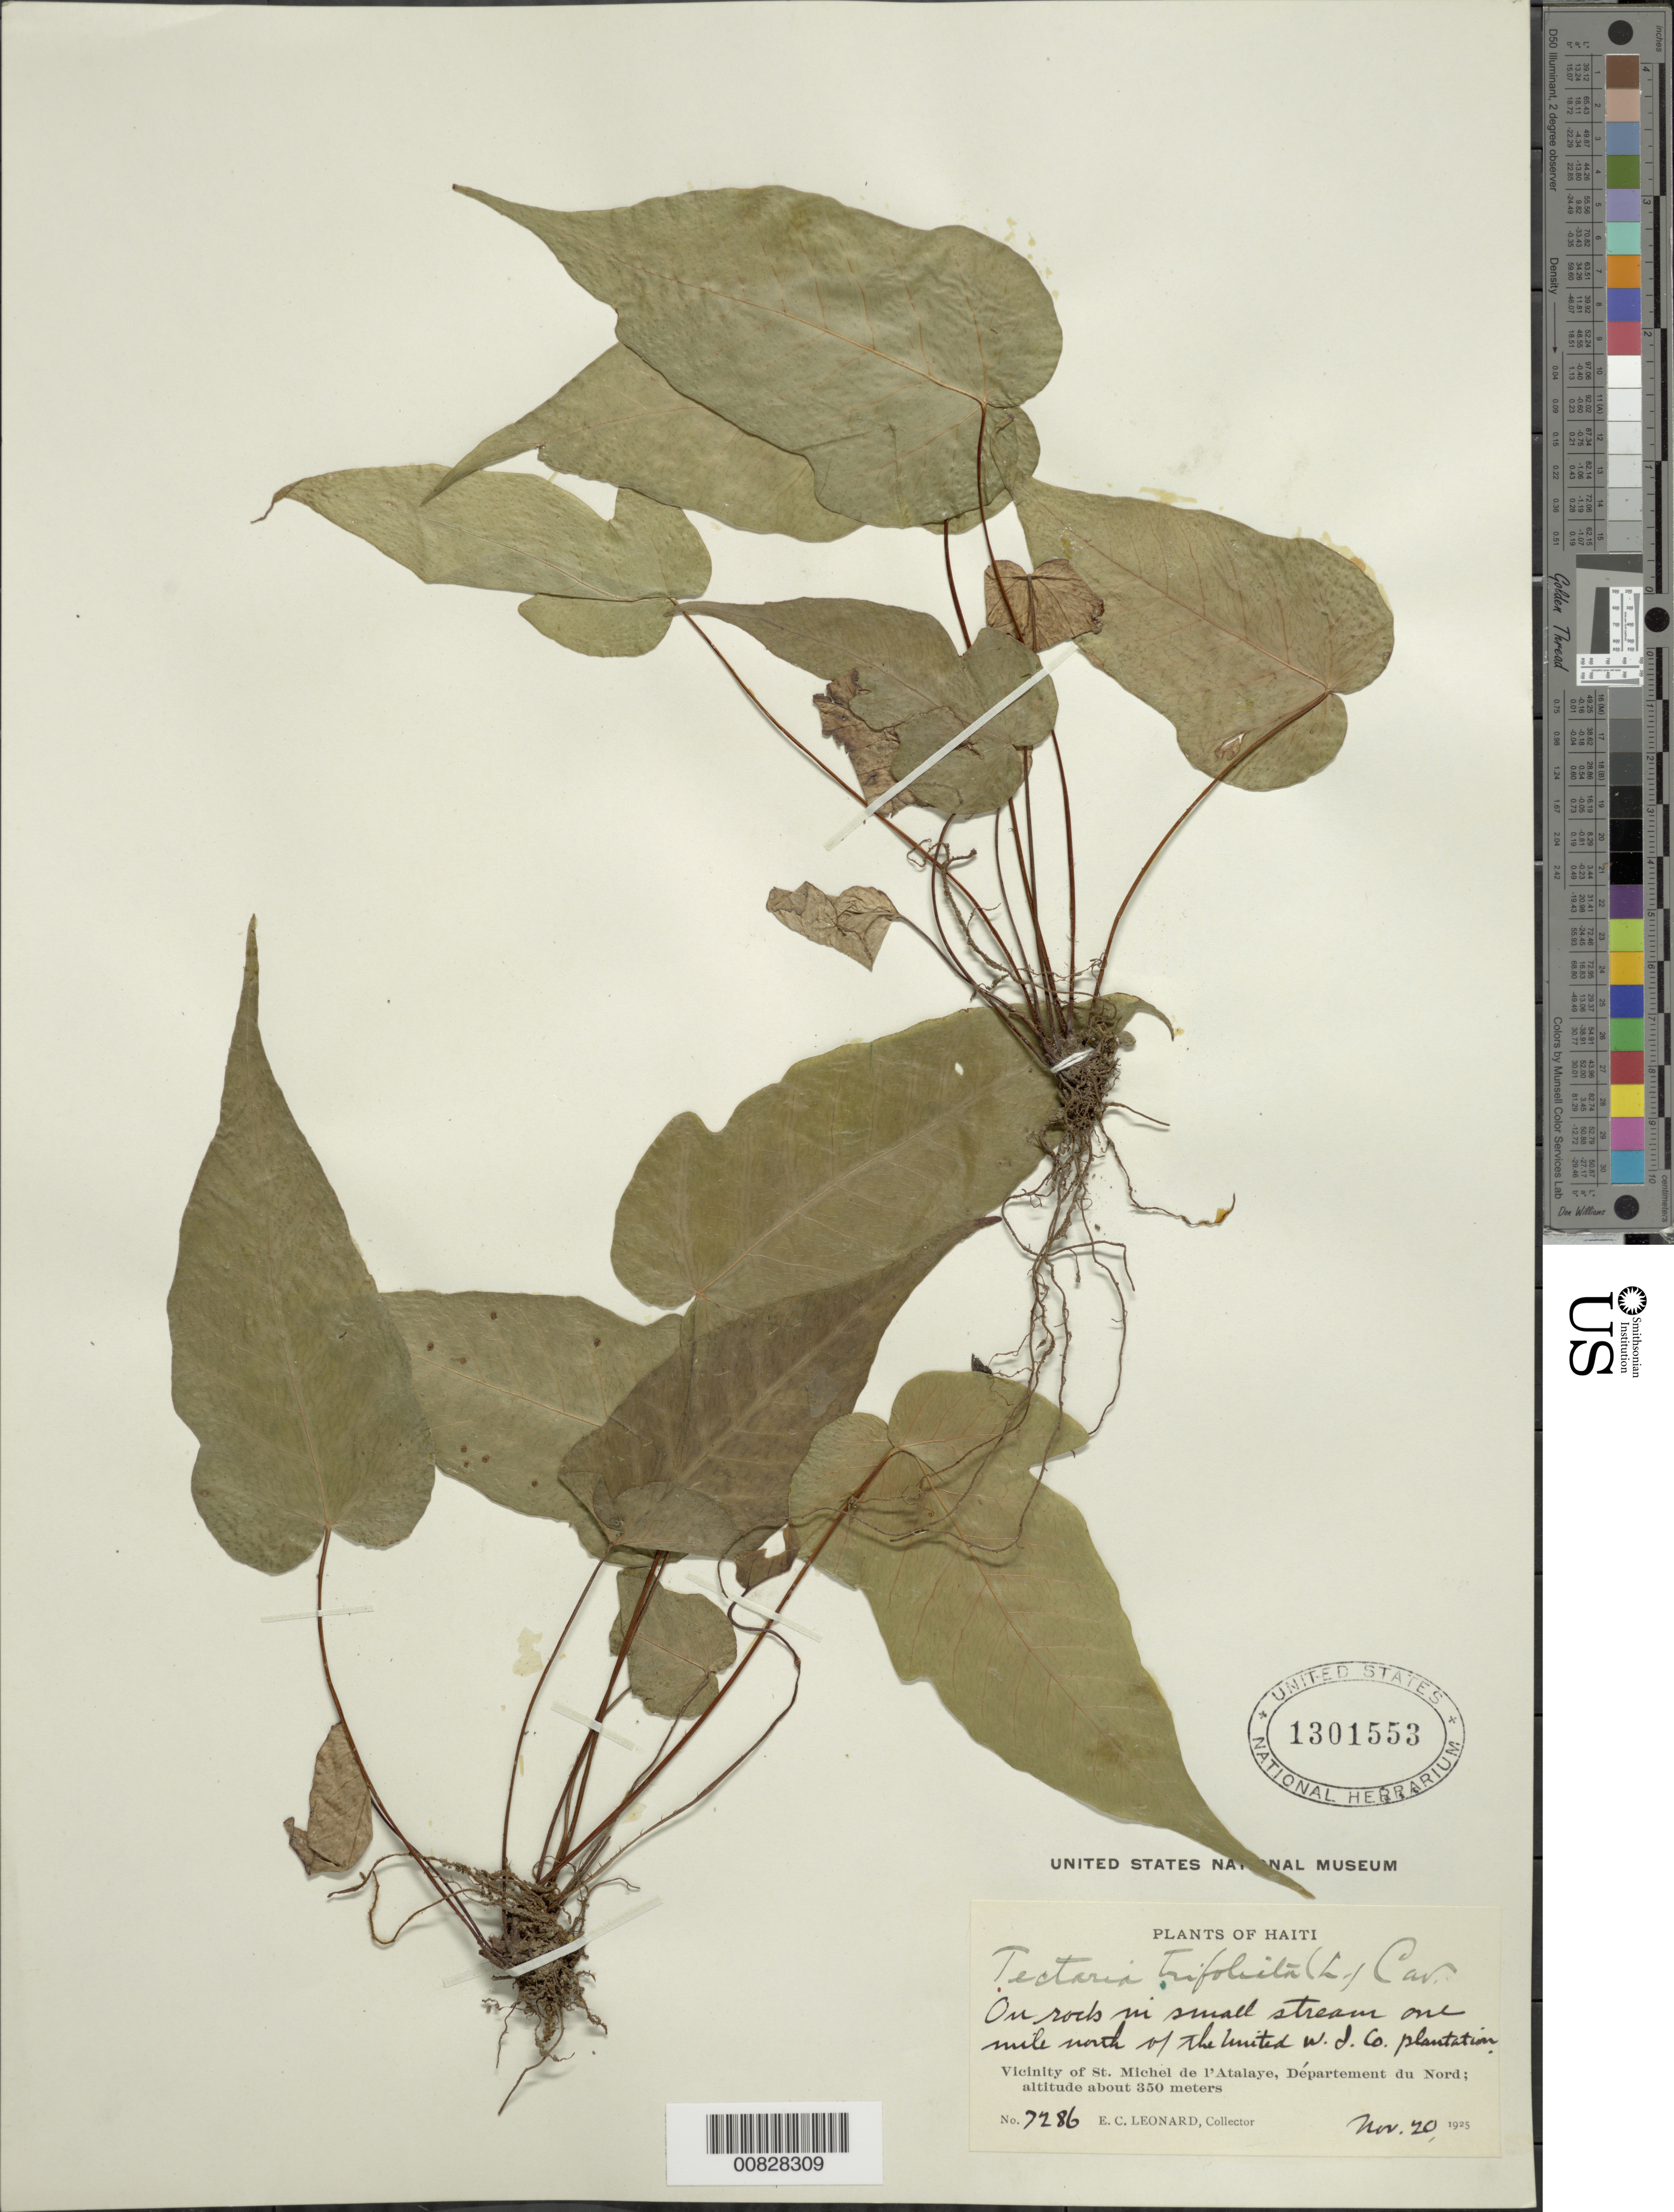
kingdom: Plantae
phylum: Tracheophyta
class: Polypodiopsida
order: Polypodiales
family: Tectariaceae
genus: Tectaria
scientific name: Tectaria trifoliata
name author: (L.) Cav.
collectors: E. C. Leonard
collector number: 7286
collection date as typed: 20 Nov 1925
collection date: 1925-11-20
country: Haiti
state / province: Nord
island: Hispaniola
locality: St. Michel de l'Atalaye, 1 mile N of United W.I.Co. plantation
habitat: On rock in small stream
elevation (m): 350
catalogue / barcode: US 1301553